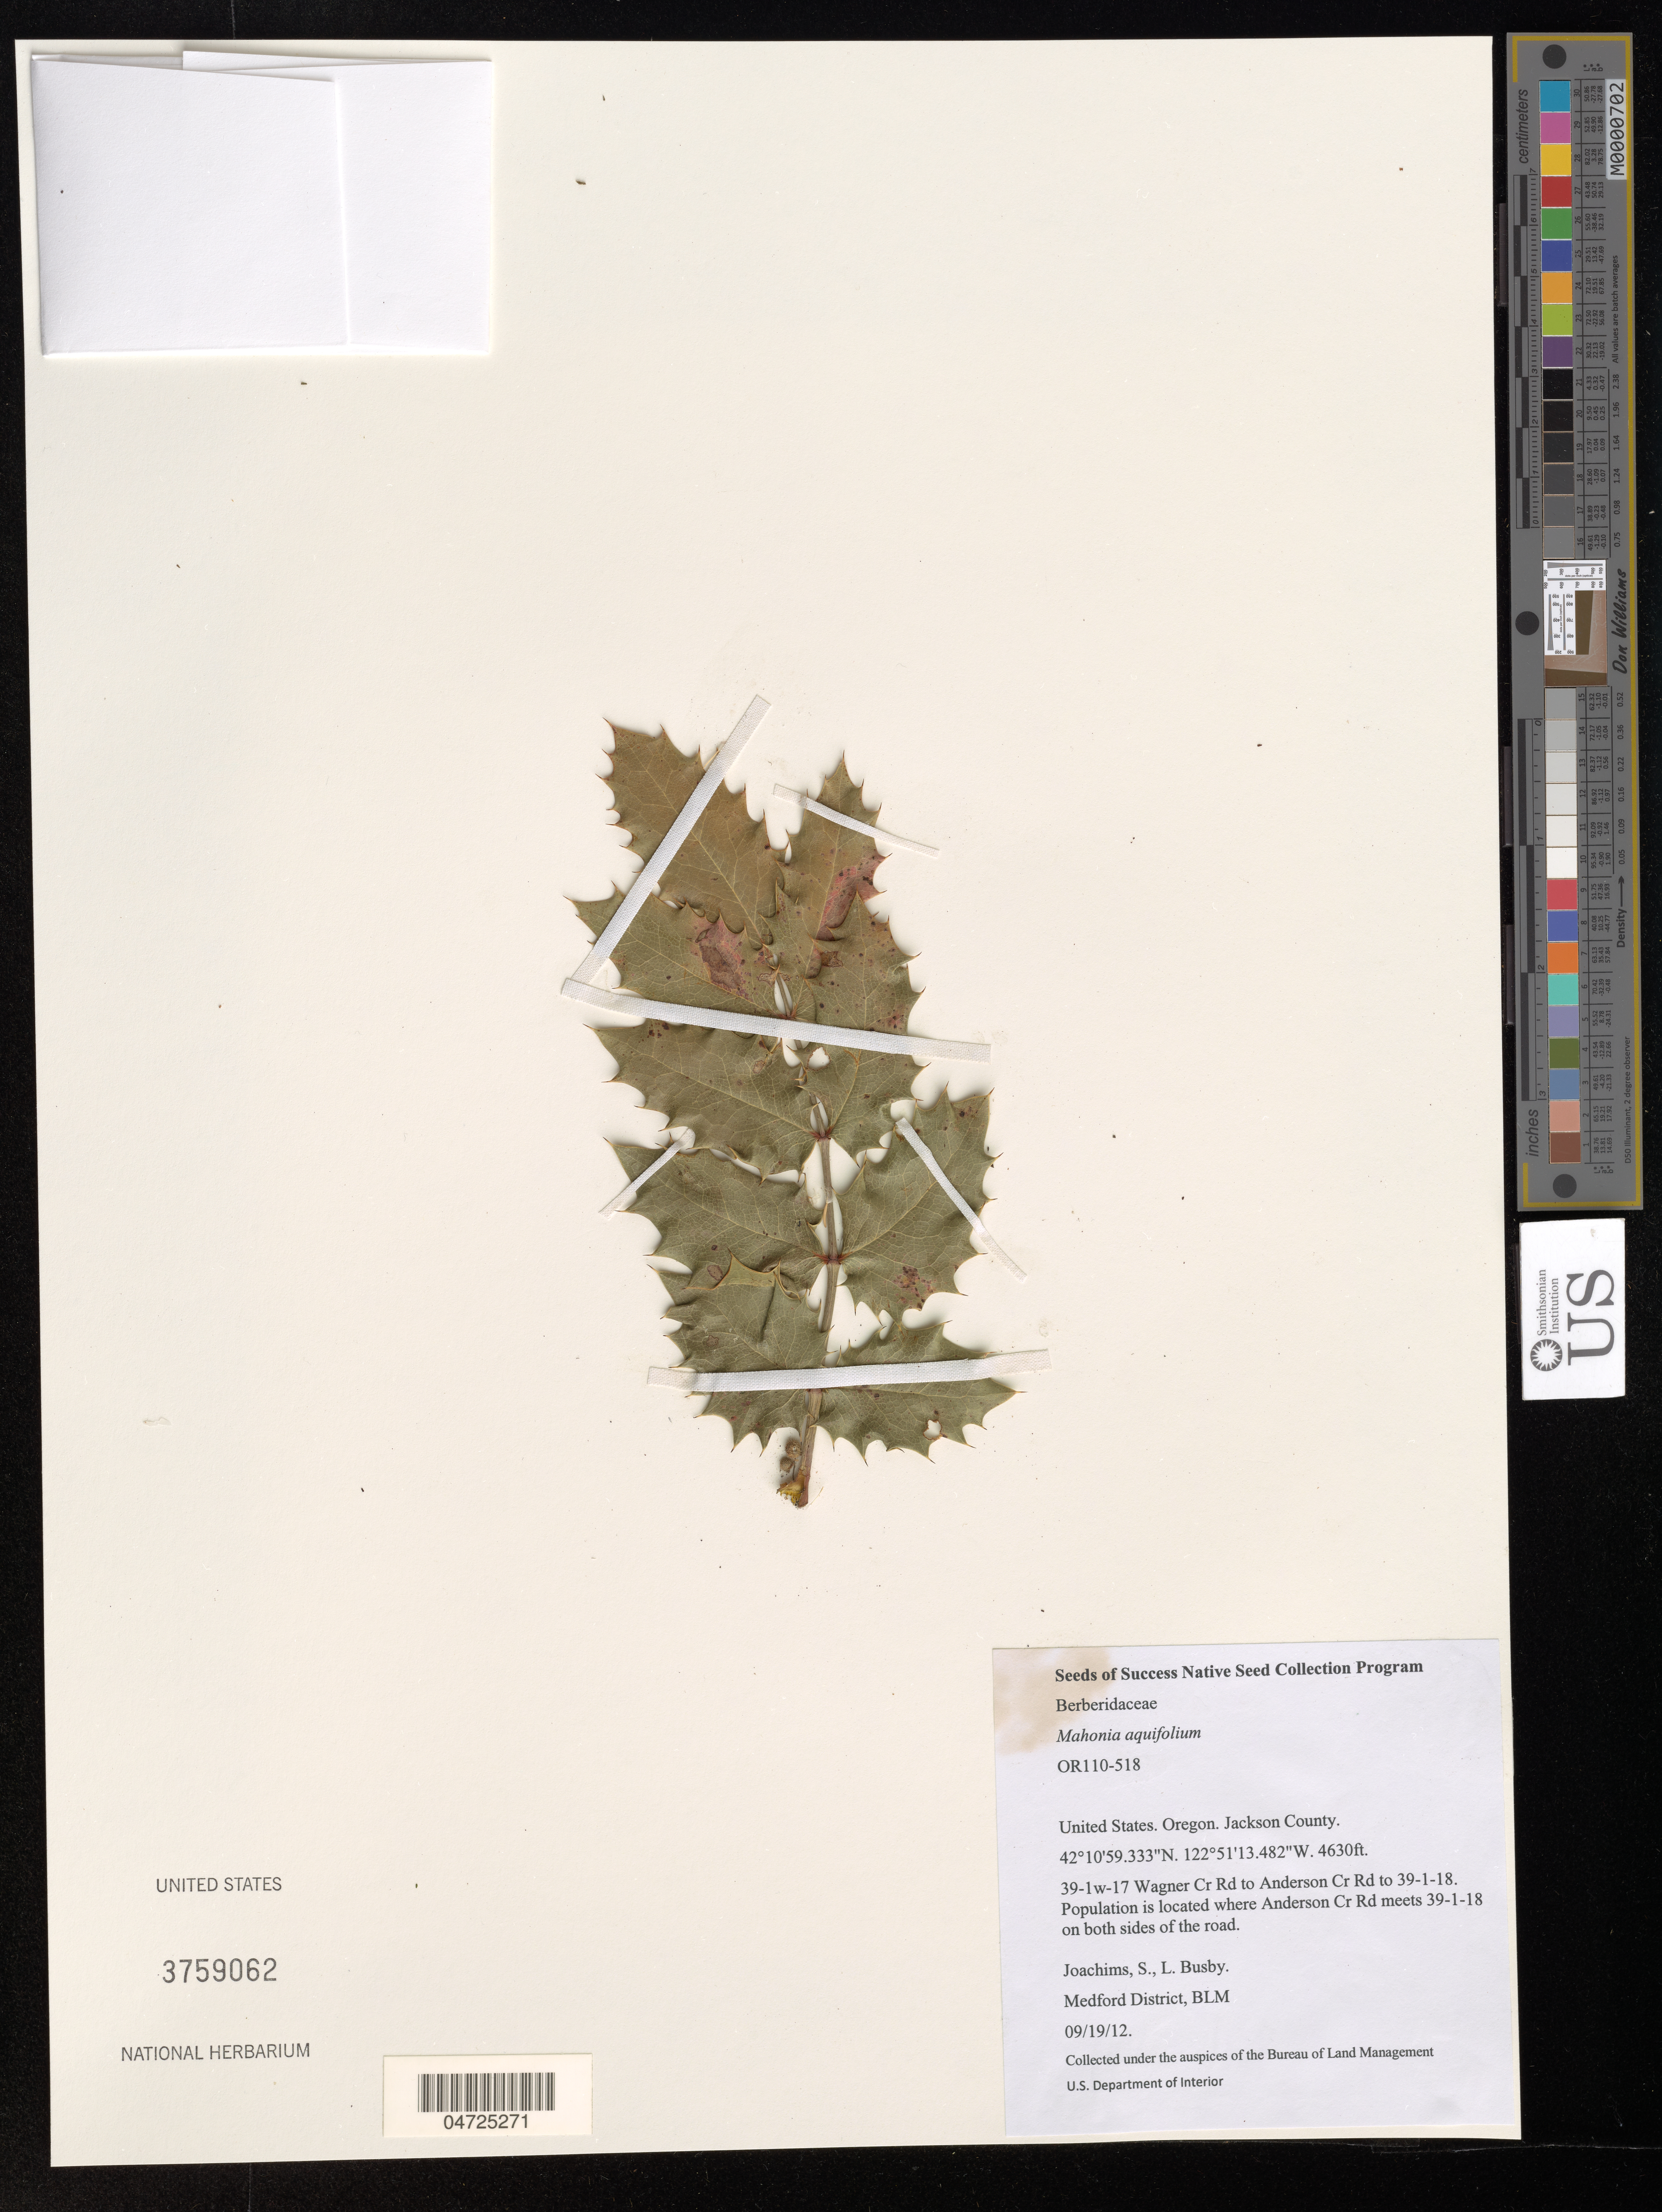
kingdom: Plantae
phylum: Tracheophyta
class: Magnoliopsida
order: Ranunculales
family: Berberidaceae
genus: Mahonia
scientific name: Mahonia aquifolium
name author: (Pursh) Nutt.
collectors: S. Joachims & L. Busby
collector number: OR110-518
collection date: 2012-09-19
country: United States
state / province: Oregon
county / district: Jackson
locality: Jackson County. 39-1w-17 Wagner Cr Rd to Anderson Cr Rd to 39-1-18. Population is located where Anderson Cr Rd meets 39-1-18 on both sides of the road.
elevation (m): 1411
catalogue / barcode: US 3759062